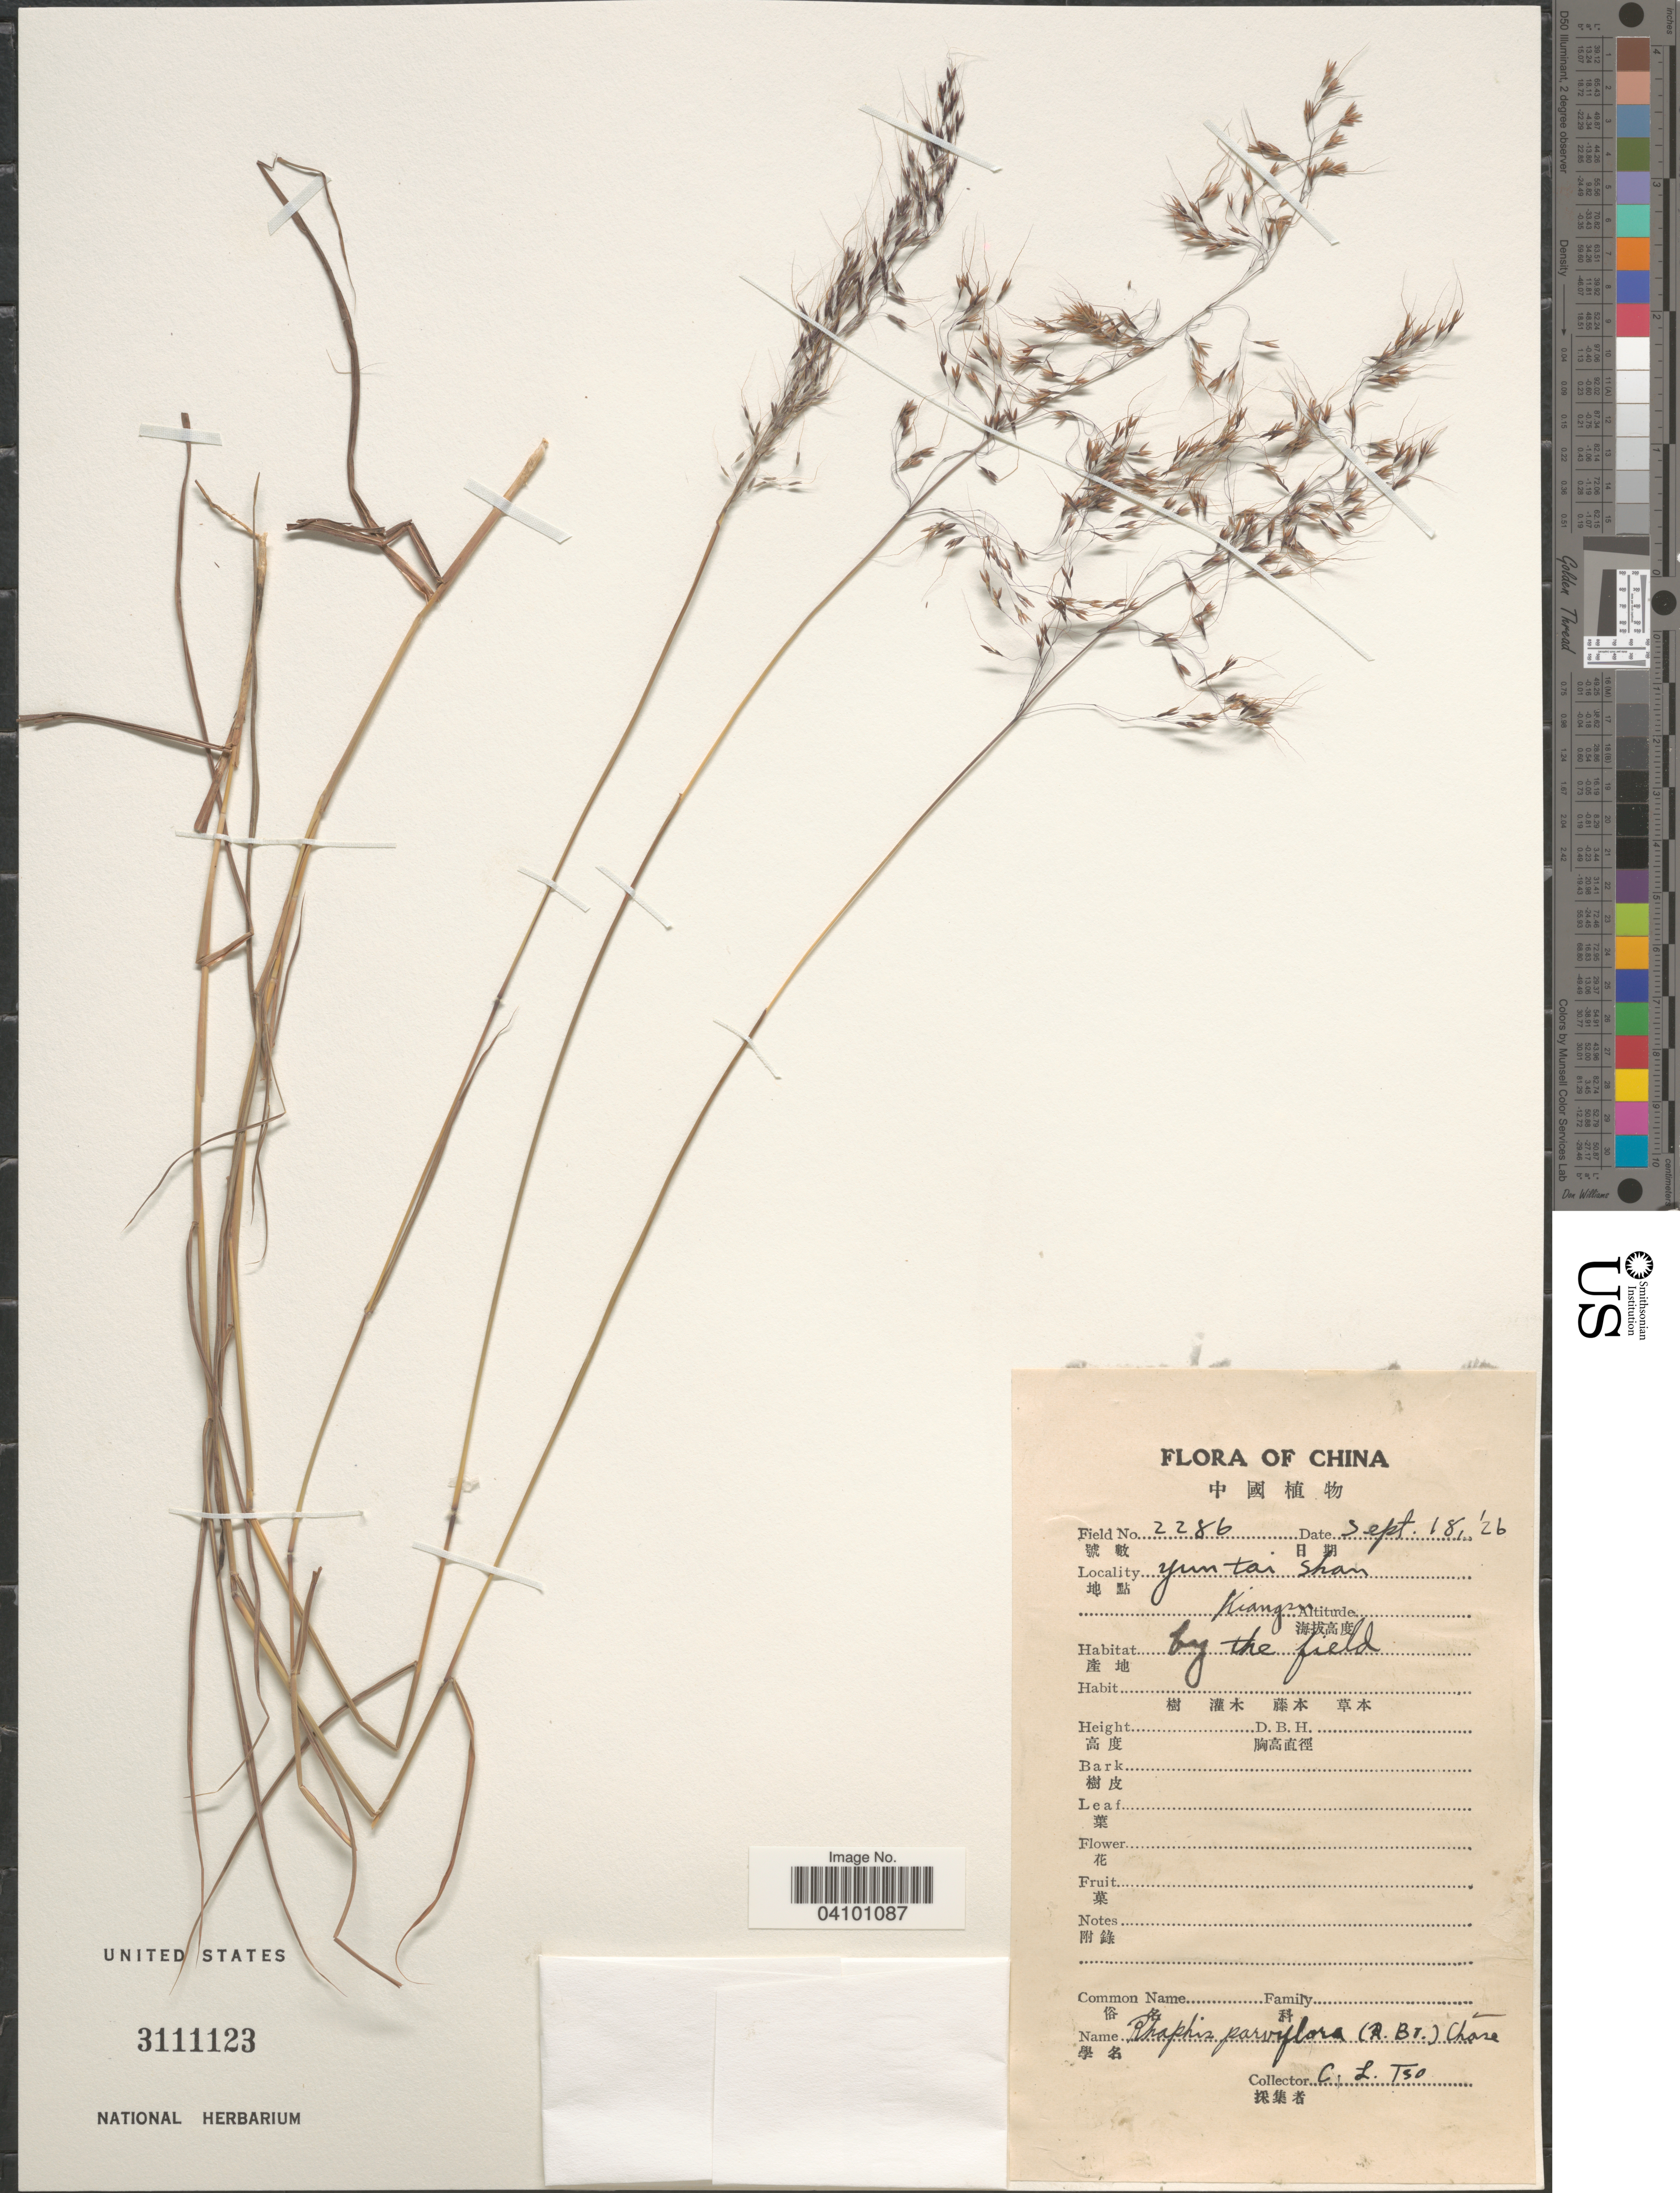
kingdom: Plantae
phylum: Tracheophyta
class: Liliopsida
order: Poales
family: Poaceae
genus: Capillipedium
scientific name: Capillipedium parviflorum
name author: (R. Br.) Stapf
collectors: C. Tso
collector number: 2286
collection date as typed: Transcribed d/m/y: 18/9/26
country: China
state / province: Jiangsu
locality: Yun tai shan. Kiangsu.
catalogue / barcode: US 3111123